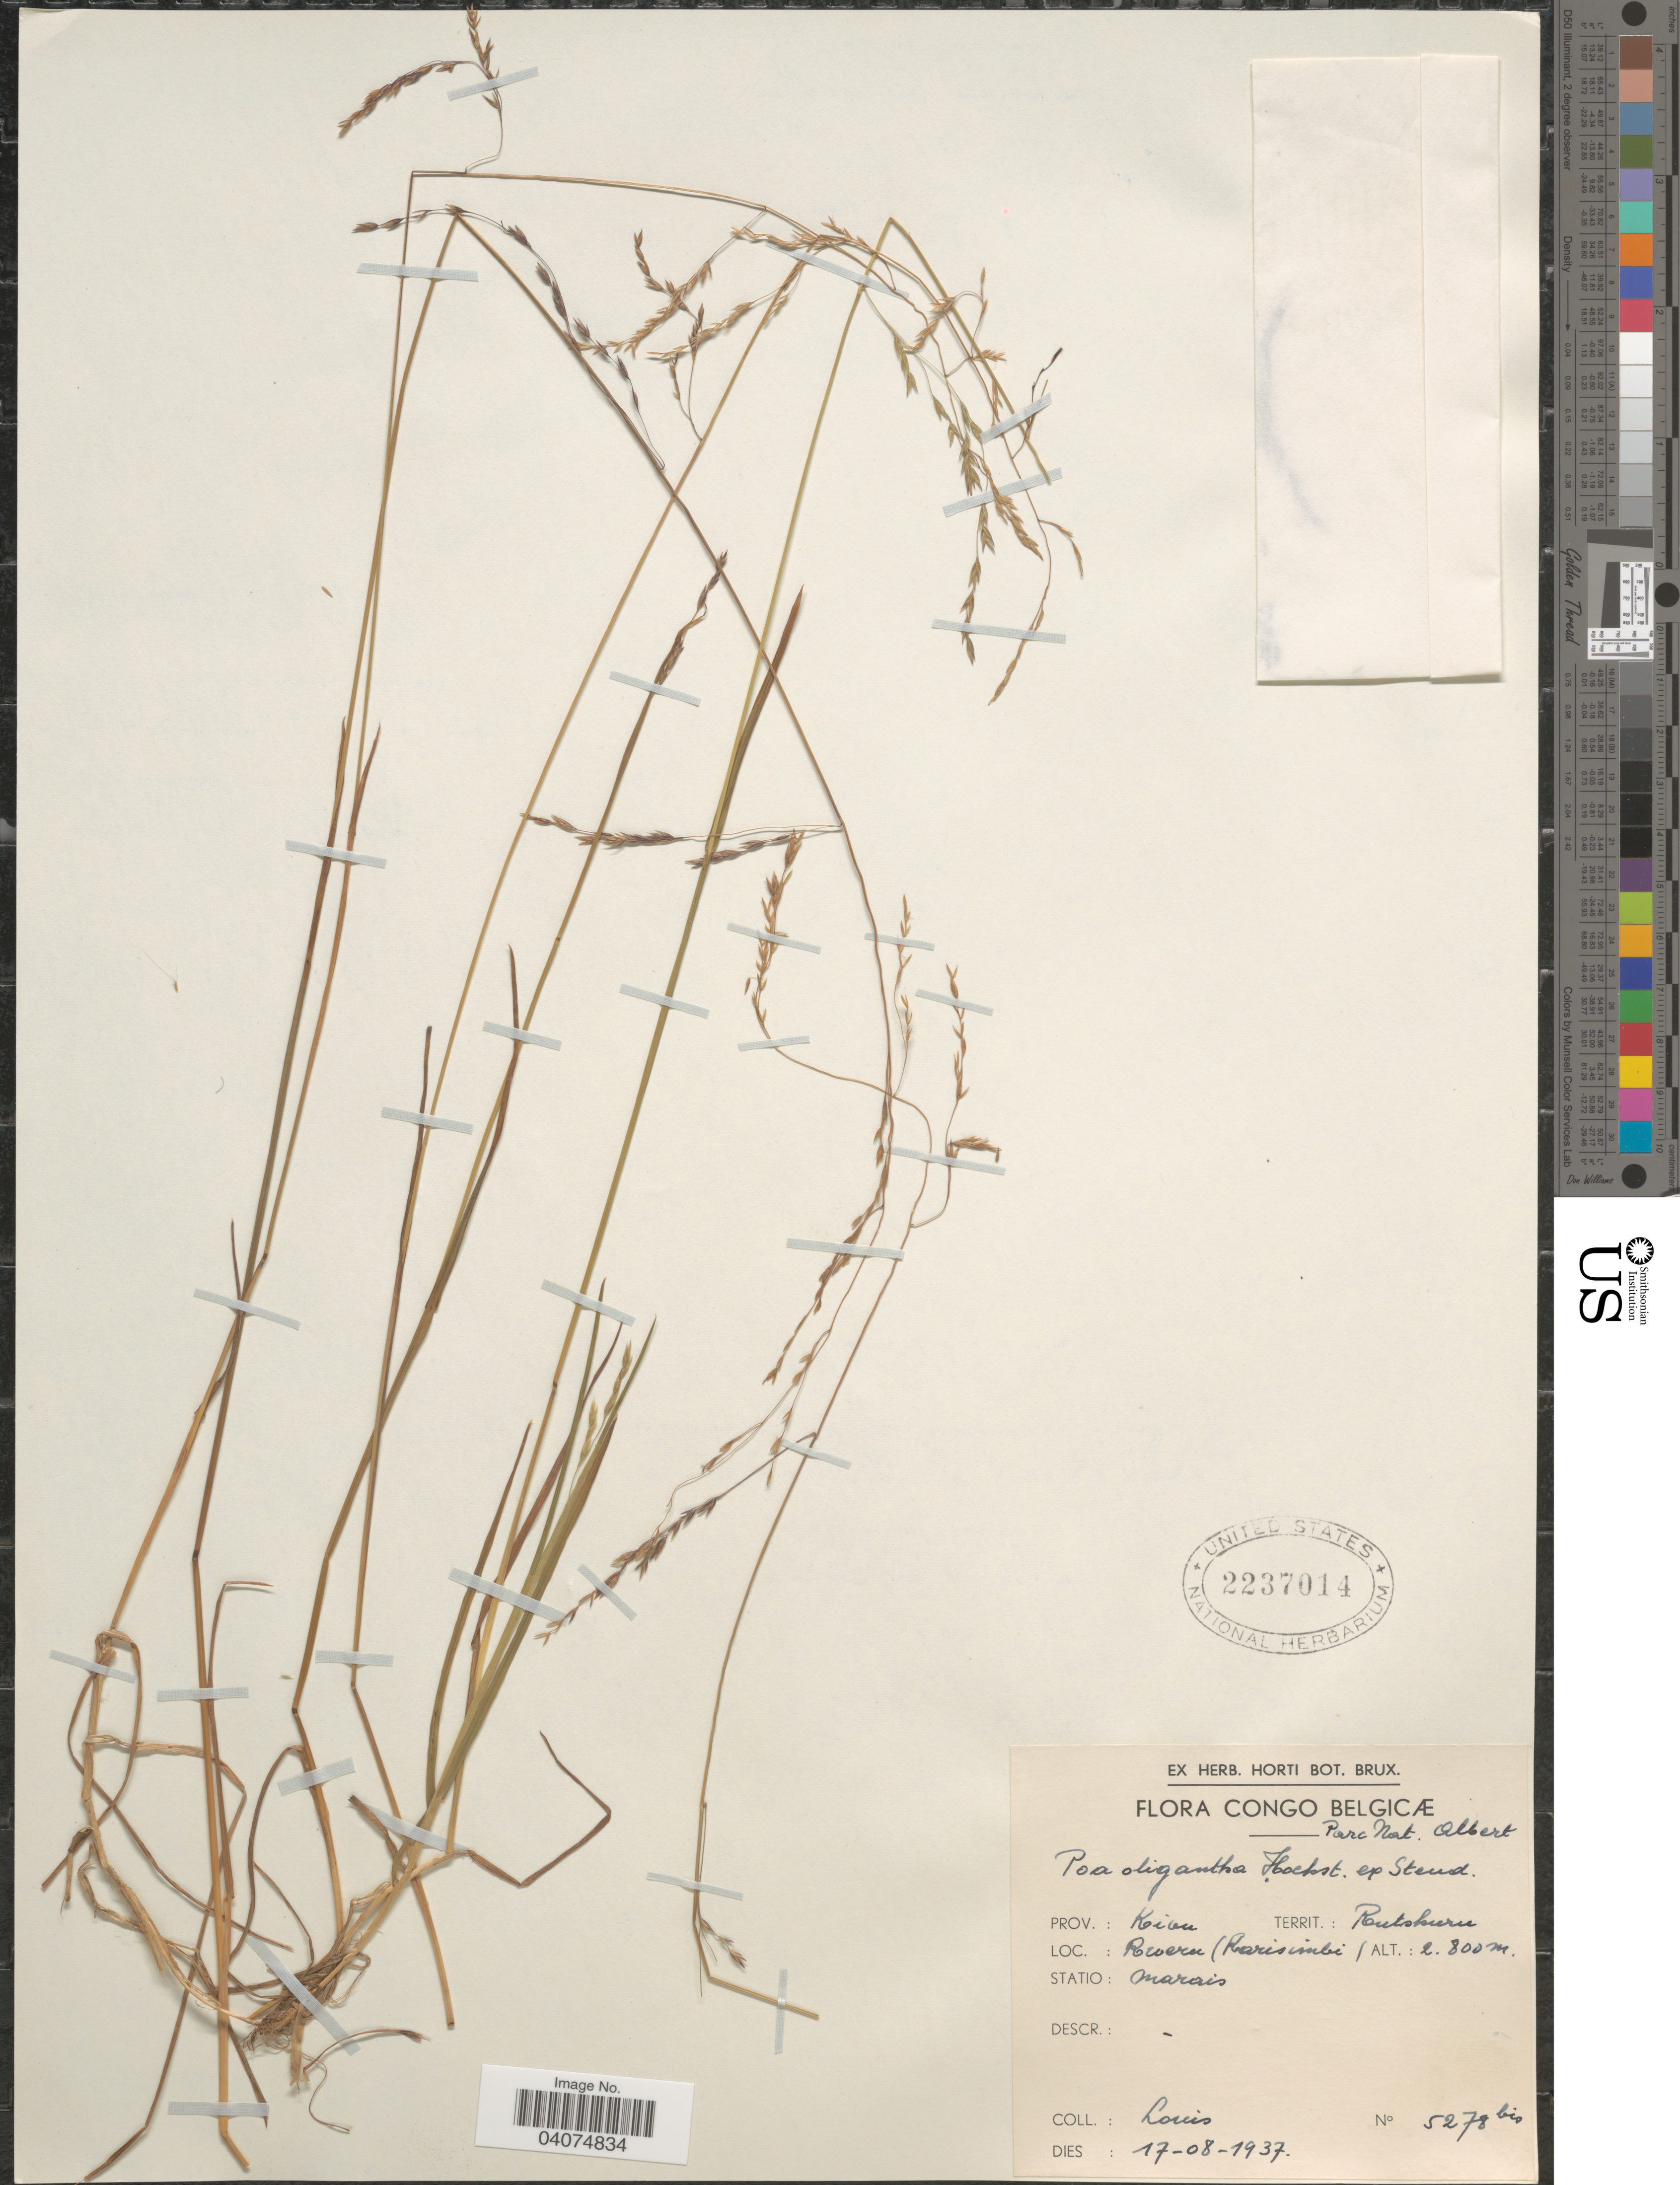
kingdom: Plantae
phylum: Tracheophyta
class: Liliopsida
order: Poales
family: Poaceae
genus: Poa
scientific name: Poa schimperiana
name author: Hochst. ex A. Rich.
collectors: -. Louis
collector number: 5278-bis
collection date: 1937-08-17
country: Congo, Democratic Republic of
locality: Congo Belgicæ. Parc. Nat. Albert. Prov.: Kivu. Territ.: Rutshuru. Rweru (Karisimbi).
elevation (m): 2800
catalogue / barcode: US 2237014